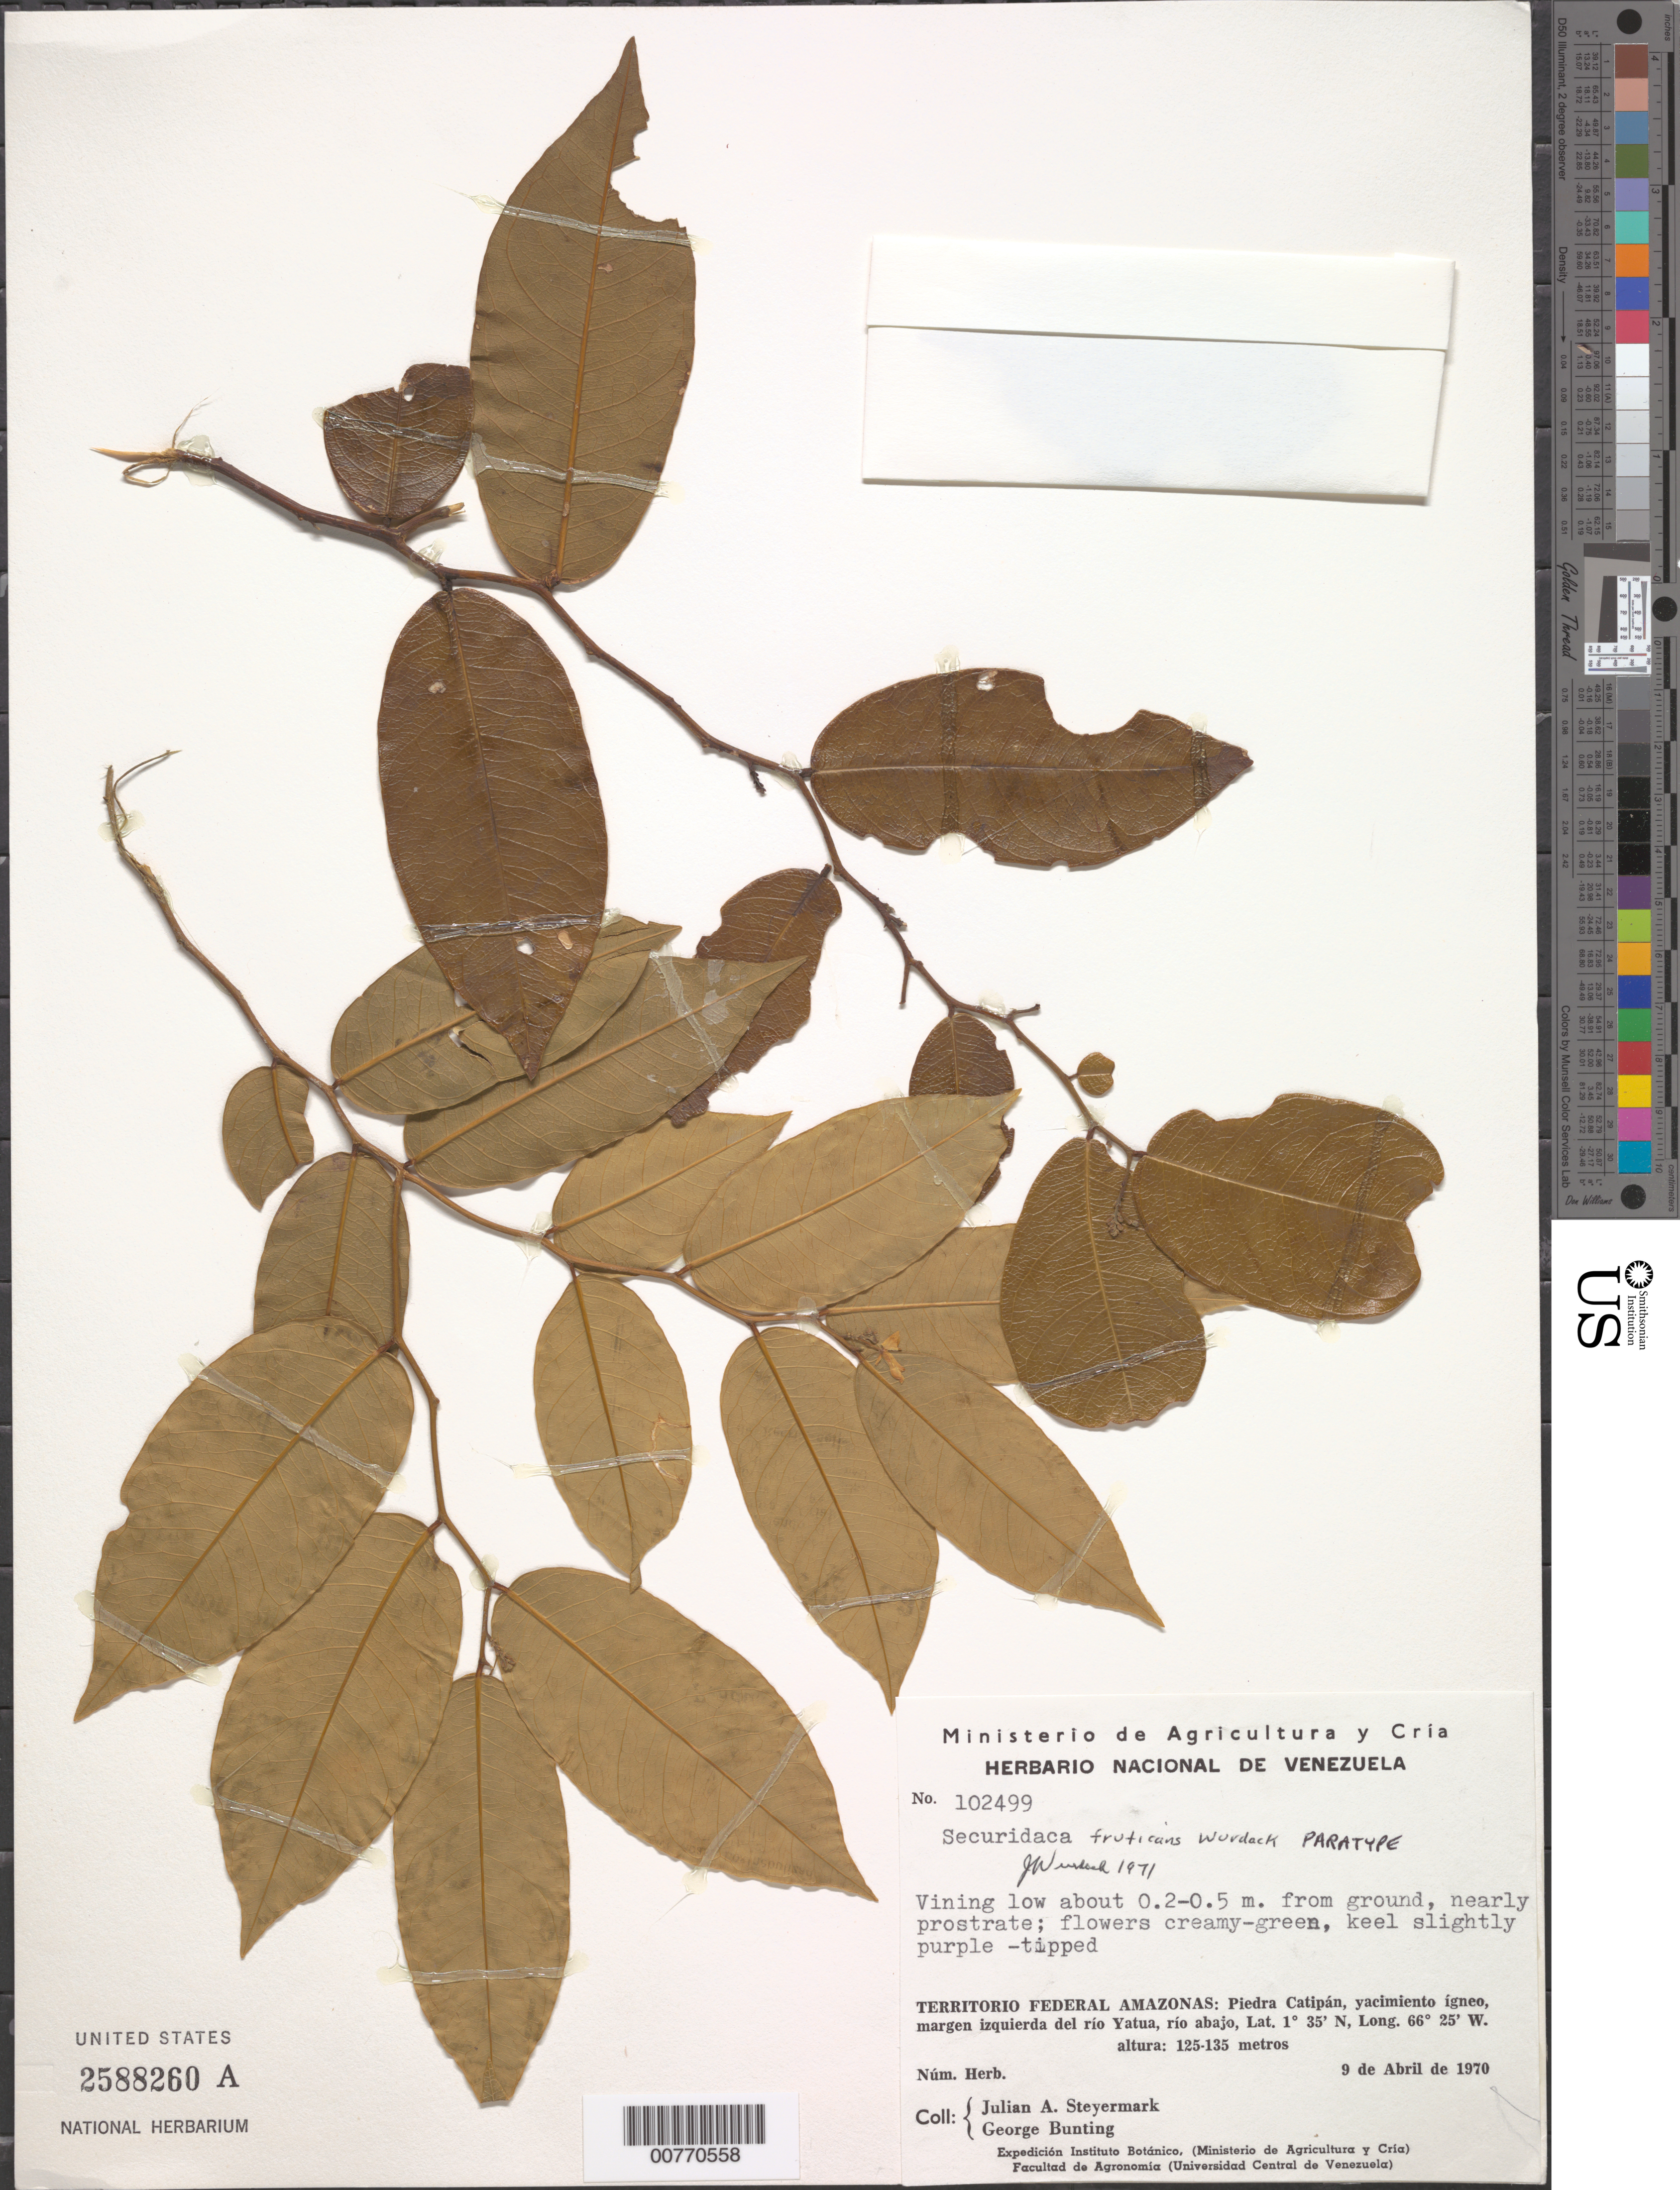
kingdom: Plantae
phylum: Tracheophyta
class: Magnoliopsida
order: Fabales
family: Polygalaceae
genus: Securidaca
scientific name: Securidaca fruticans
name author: Wurdack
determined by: Wurdack, John J., (US), US (UNITED STATES)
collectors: J. Steyermark & G. S. Bunting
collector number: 102499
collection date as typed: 9-Apr-70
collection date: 1970-04-09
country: Venezuela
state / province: Amazonas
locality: Piedra Catipán, Río Yatua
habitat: Yacimiento igneo, margen izquierda del rio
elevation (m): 125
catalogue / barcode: US 2588260A